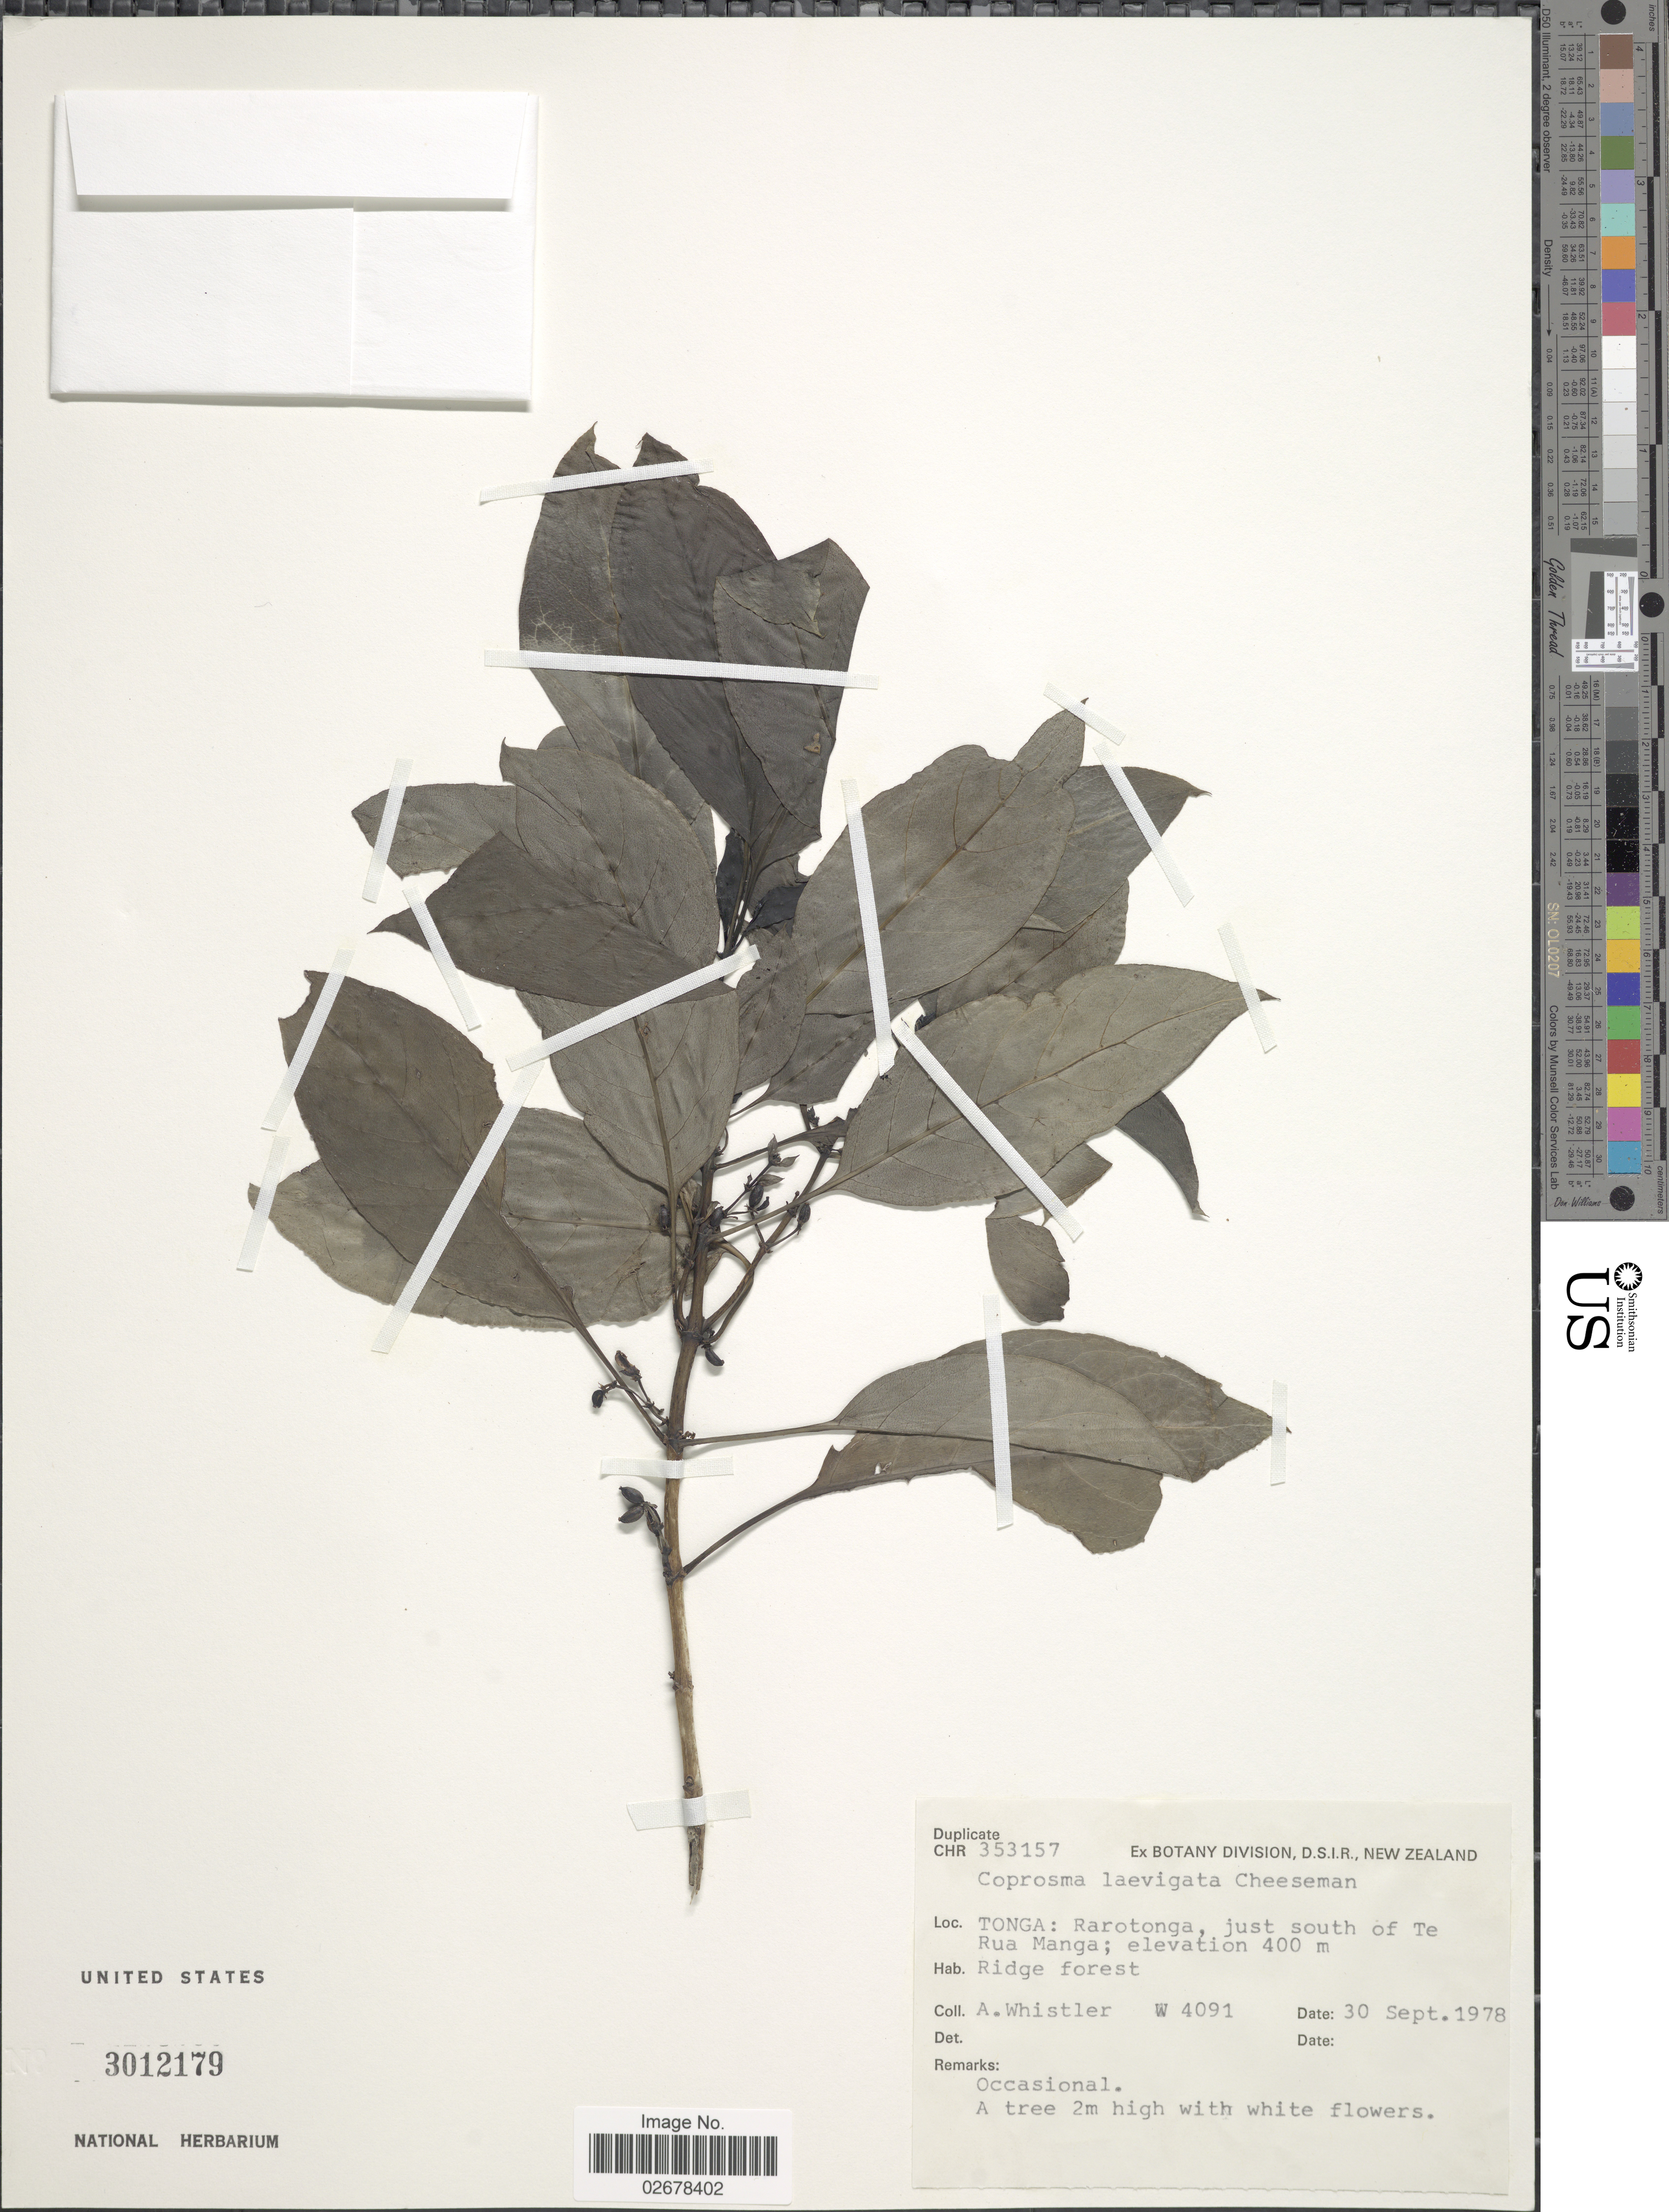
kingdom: Plantae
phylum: Tracheophyta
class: Magnoliopsida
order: Gentianales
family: Rubiaceae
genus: Coprosma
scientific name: Coprosma laevigata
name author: Cheeseman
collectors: A. Whistler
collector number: W 4091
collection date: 1978-09-30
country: Cook Islands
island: Rarotonga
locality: Rarotonga, just south of Te Rua Manga, ridge forest.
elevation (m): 400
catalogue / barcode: US 3012179